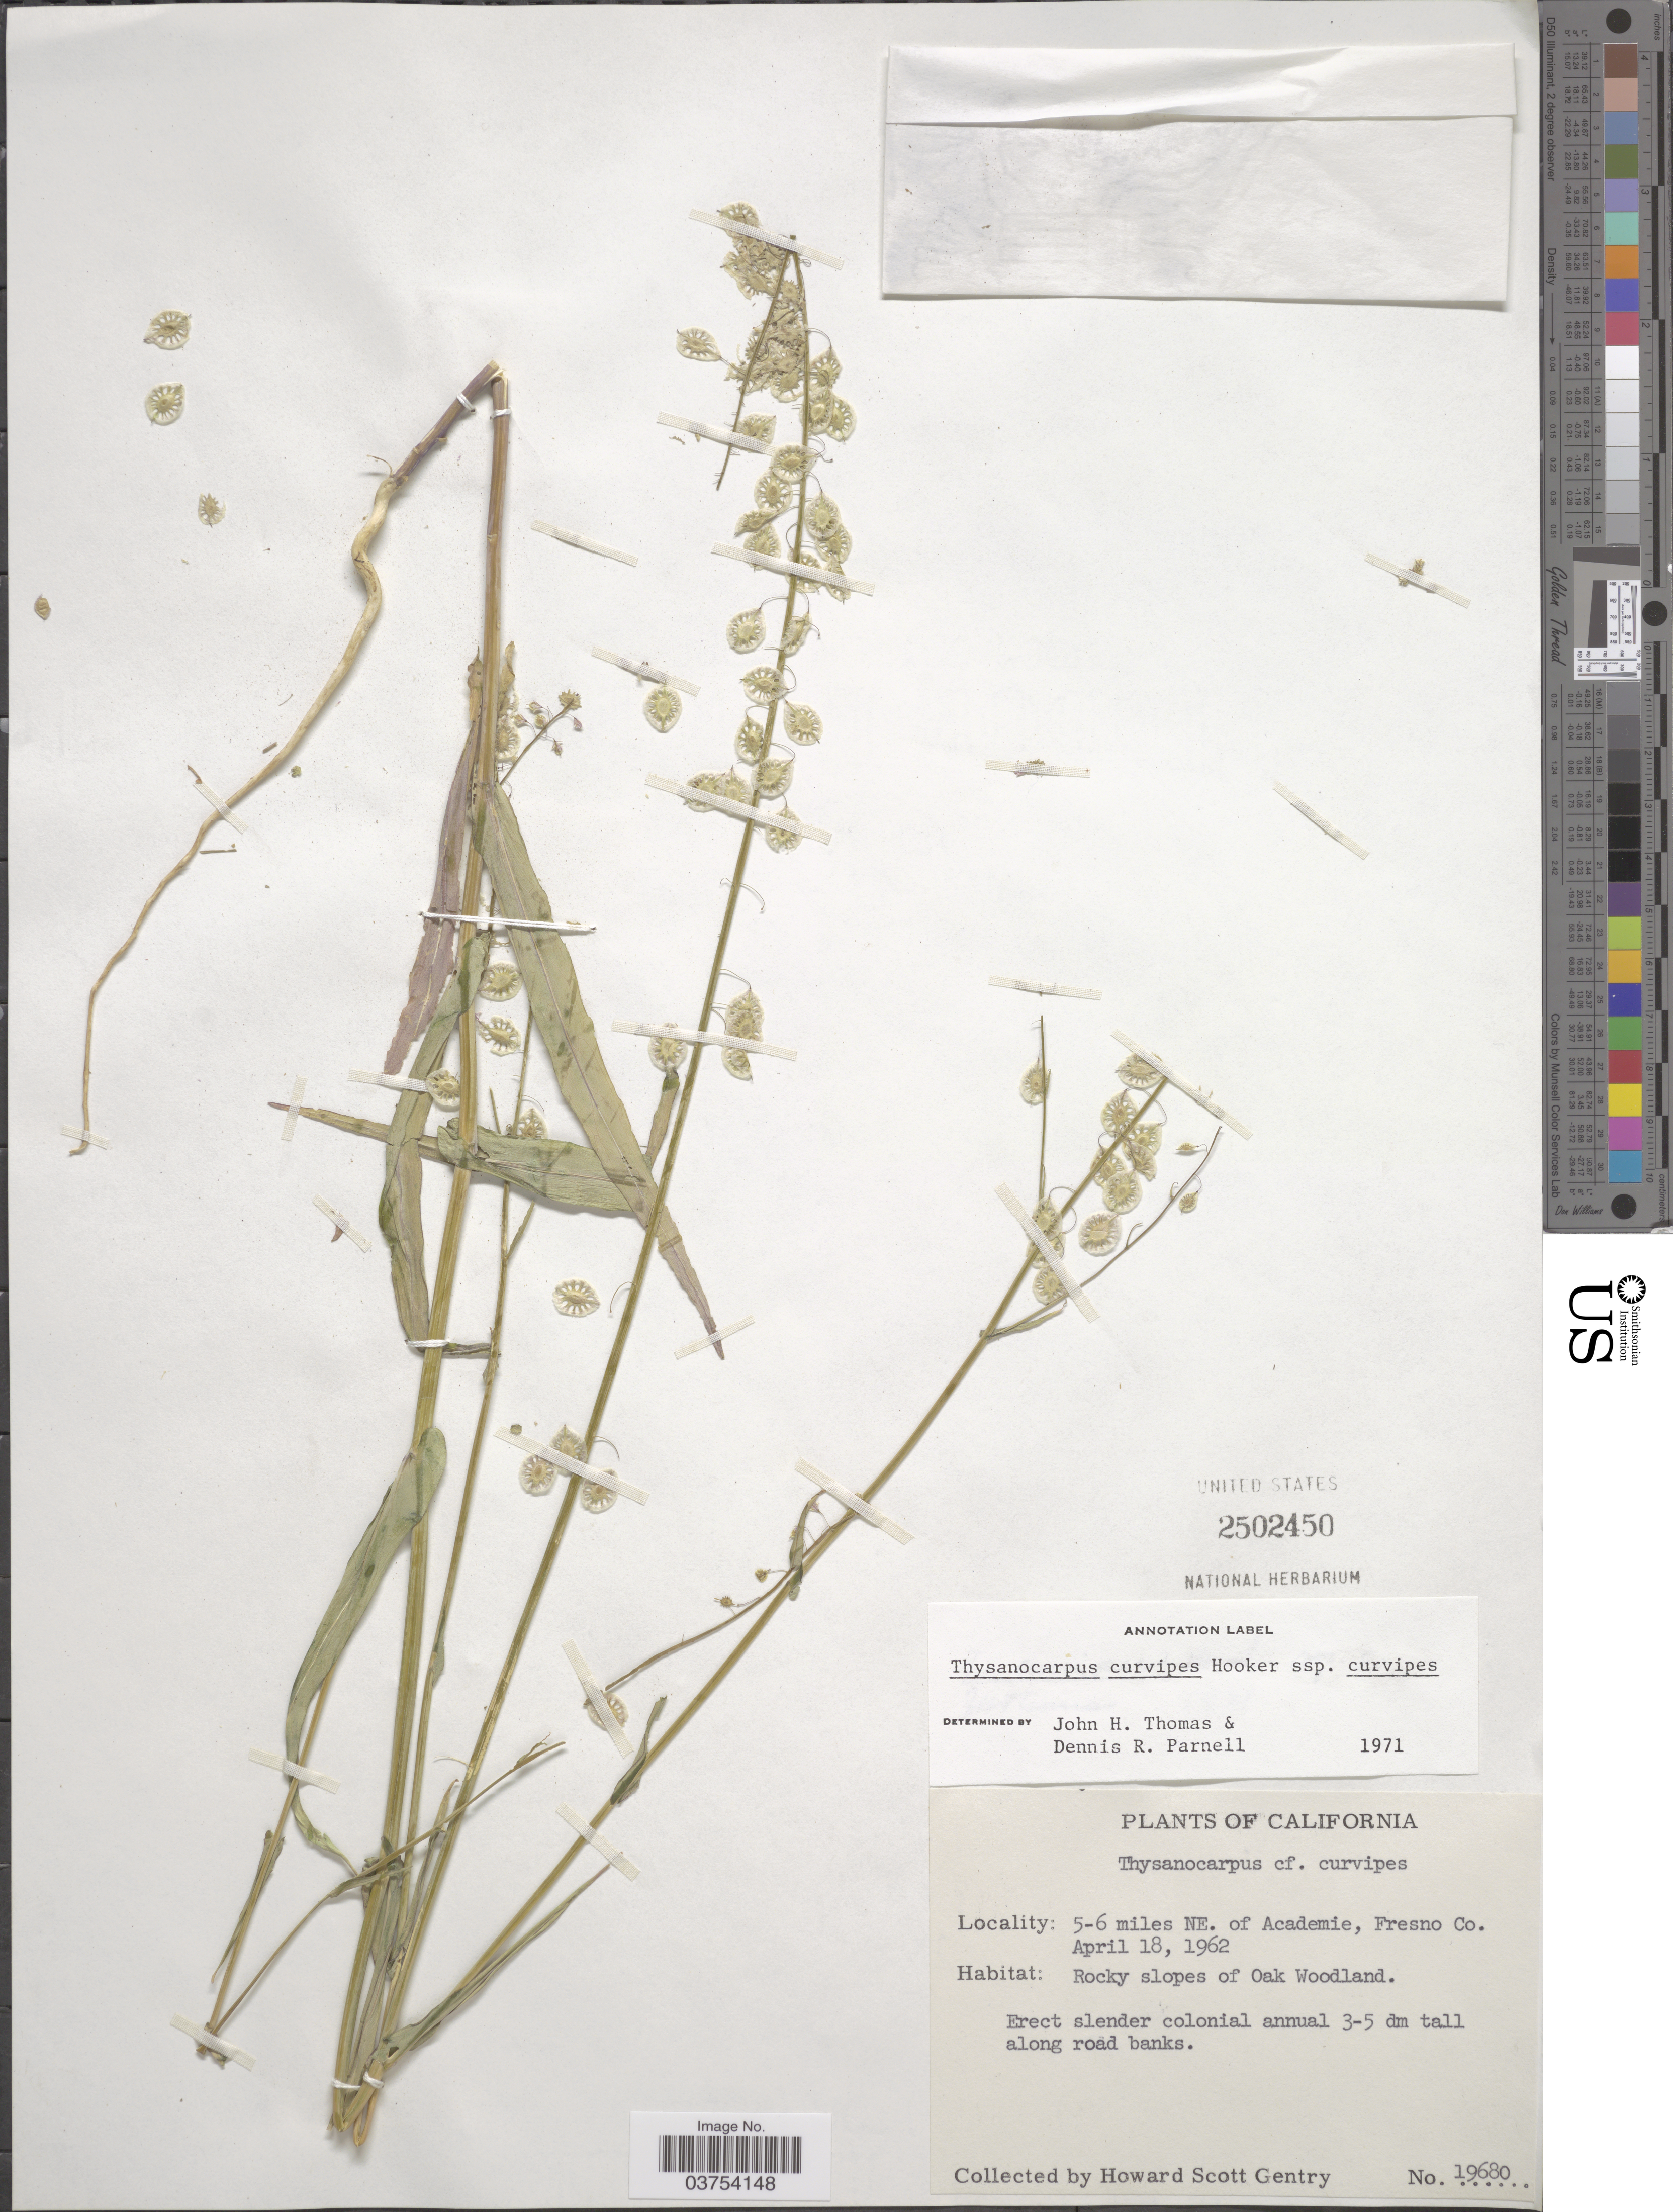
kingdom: Plantae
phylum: Tracheophyta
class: Magnoliopsida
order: Brassicales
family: Brassicaceae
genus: Thysanocarpus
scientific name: Thysanocarpus curvipes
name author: Hook.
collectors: H. S. Gentry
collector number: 19680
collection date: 1962-04-18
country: United States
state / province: California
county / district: Fresno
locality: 5-6 miles NE. of Academie, Fresno Co.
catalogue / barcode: US 2502450